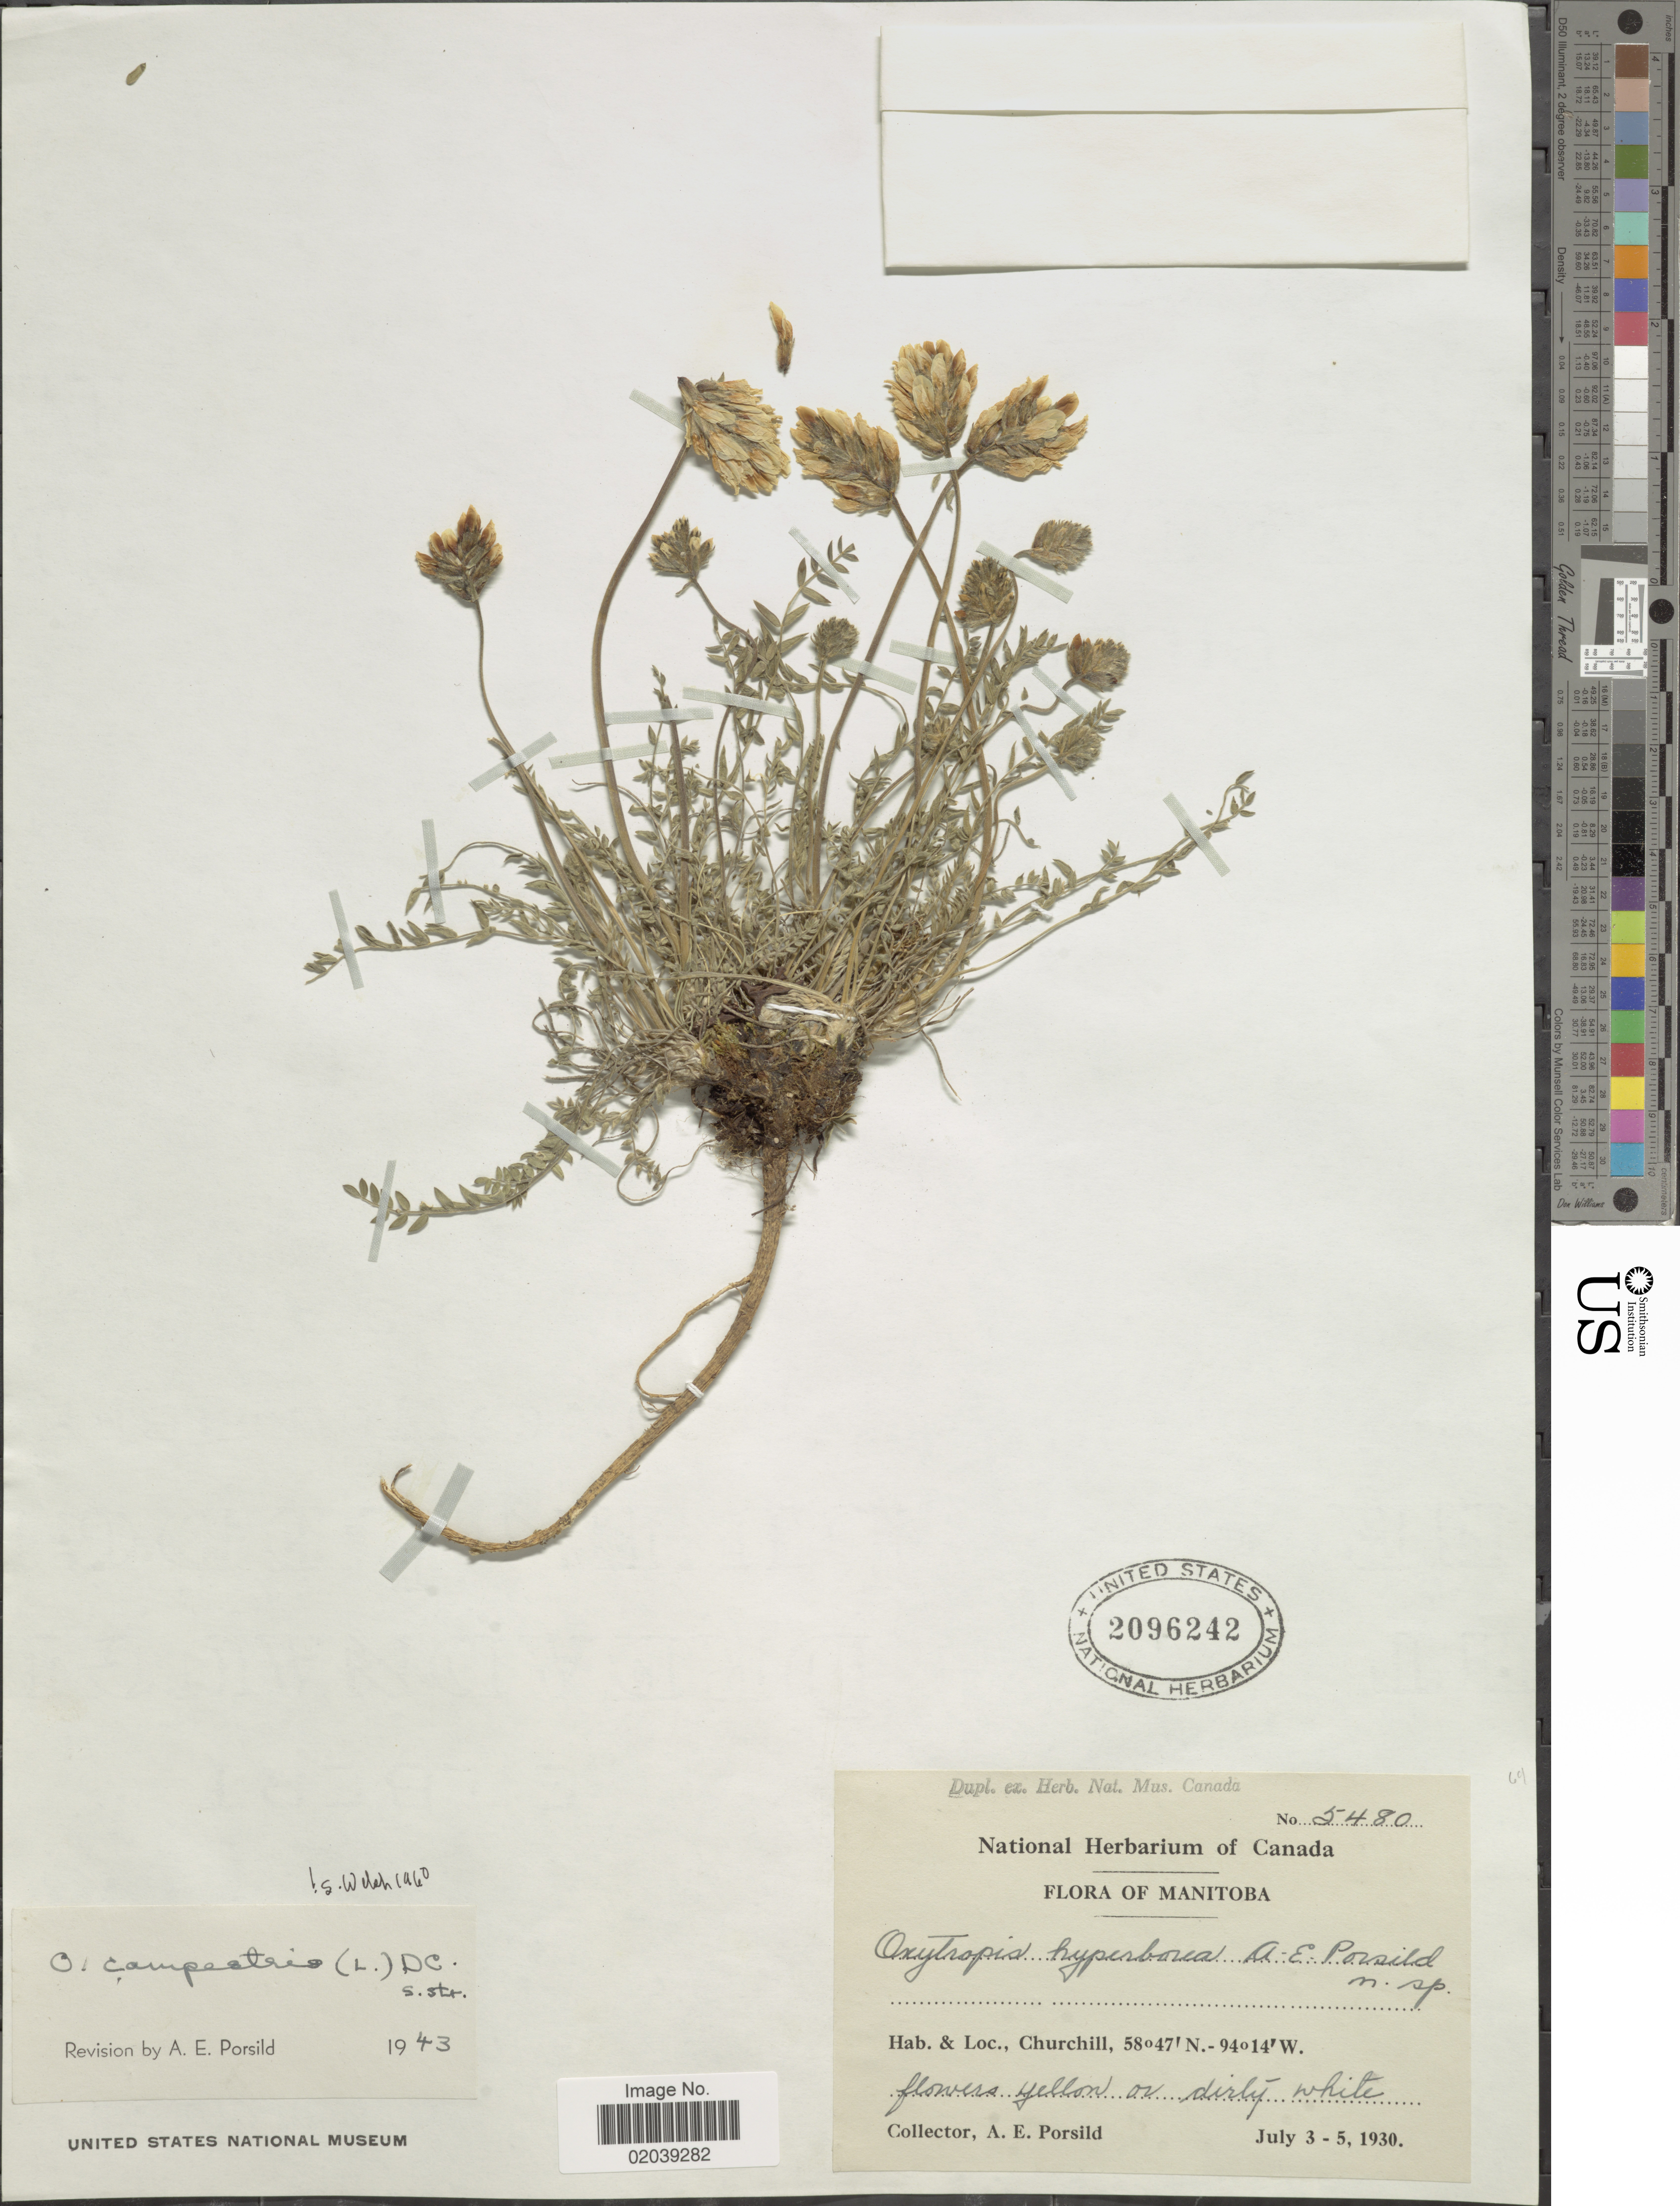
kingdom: Plantae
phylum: Tracheophyta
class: Magnoliopsida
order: Fabales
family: Fabaceae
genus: Oxytropis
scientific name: Oxytropis campestris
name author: (L.) DC.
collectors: A. E. Porsild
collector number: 5480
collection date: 1930-07-03/1930-07-05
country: Canada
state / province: Manitoba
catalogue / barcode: US 2096242